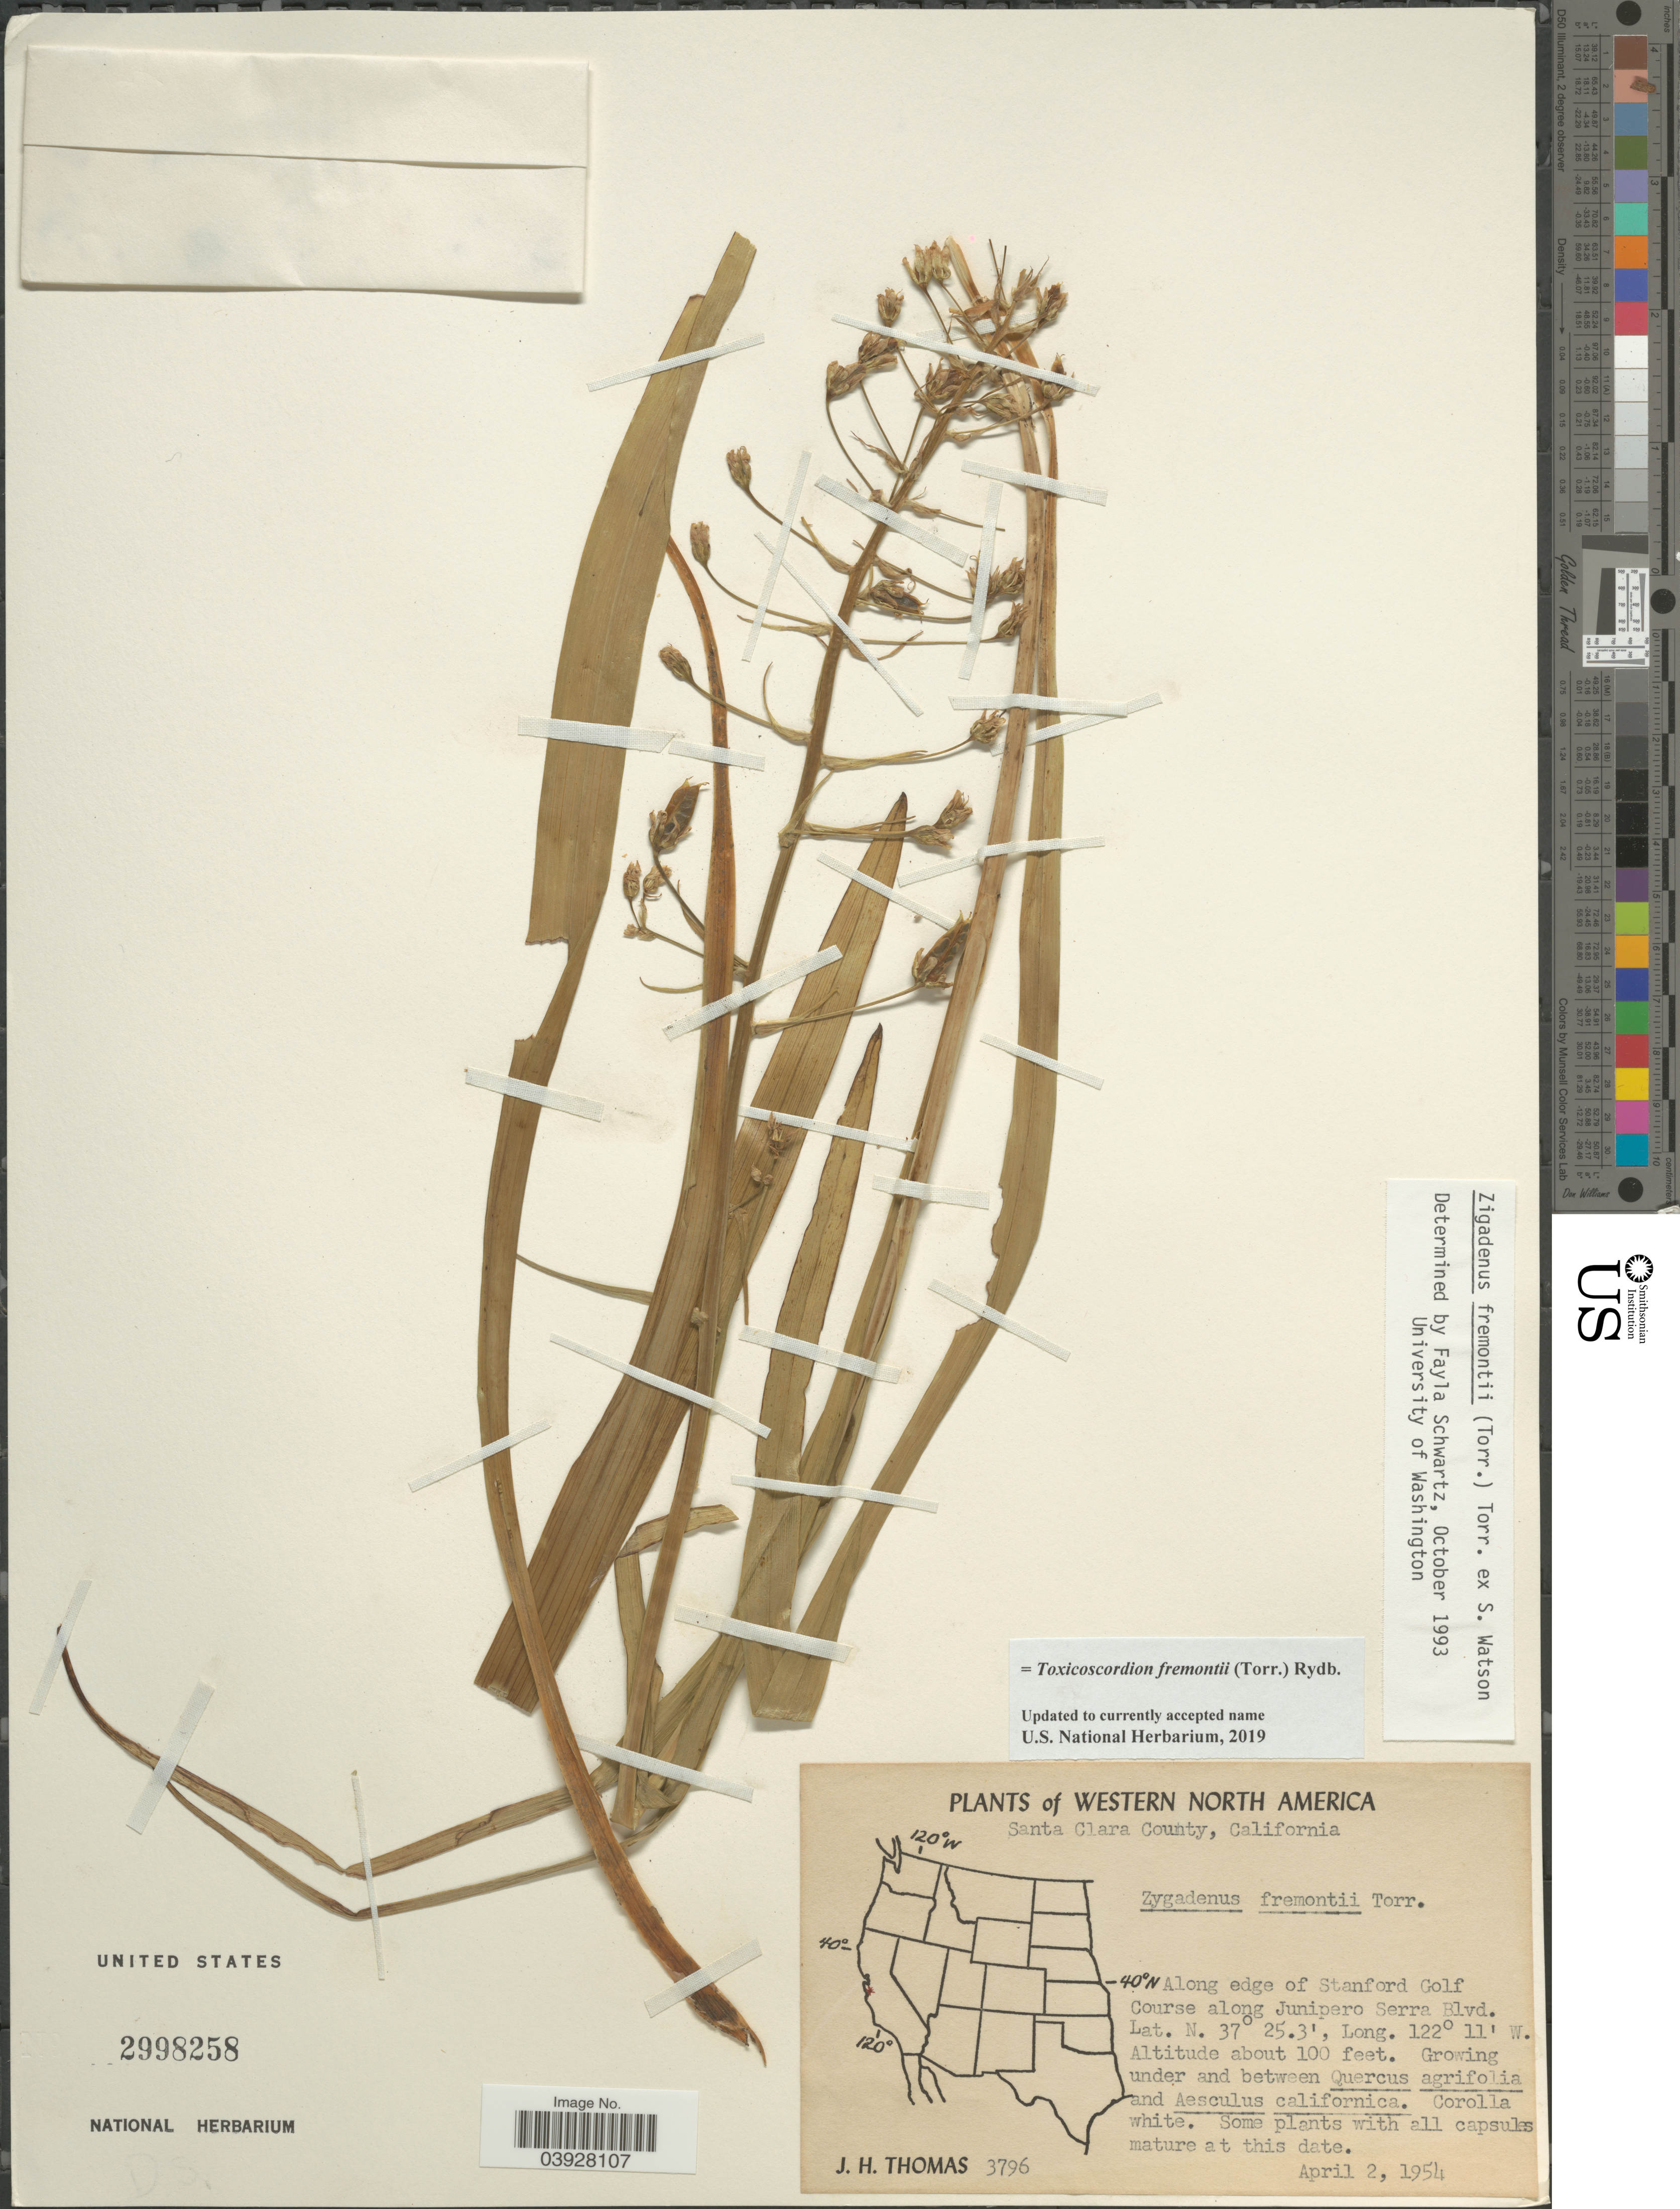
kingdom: Plantae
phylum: Tracheophyta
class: Liliopsida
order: Liliales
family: Melanthiaceae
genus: Toxicoscordion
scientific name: Toxicoscordion fremontii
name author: (Torr.) Rydb.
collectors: J. H. Thomas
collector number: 3796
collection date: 1954-04-02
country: United States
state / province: California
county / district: Santa Clara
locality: Western North America. Santa Clara County. Along edge of Stanford Golf Course along Junipero Serra Blvd.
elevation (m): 30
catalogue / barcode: US 2998258